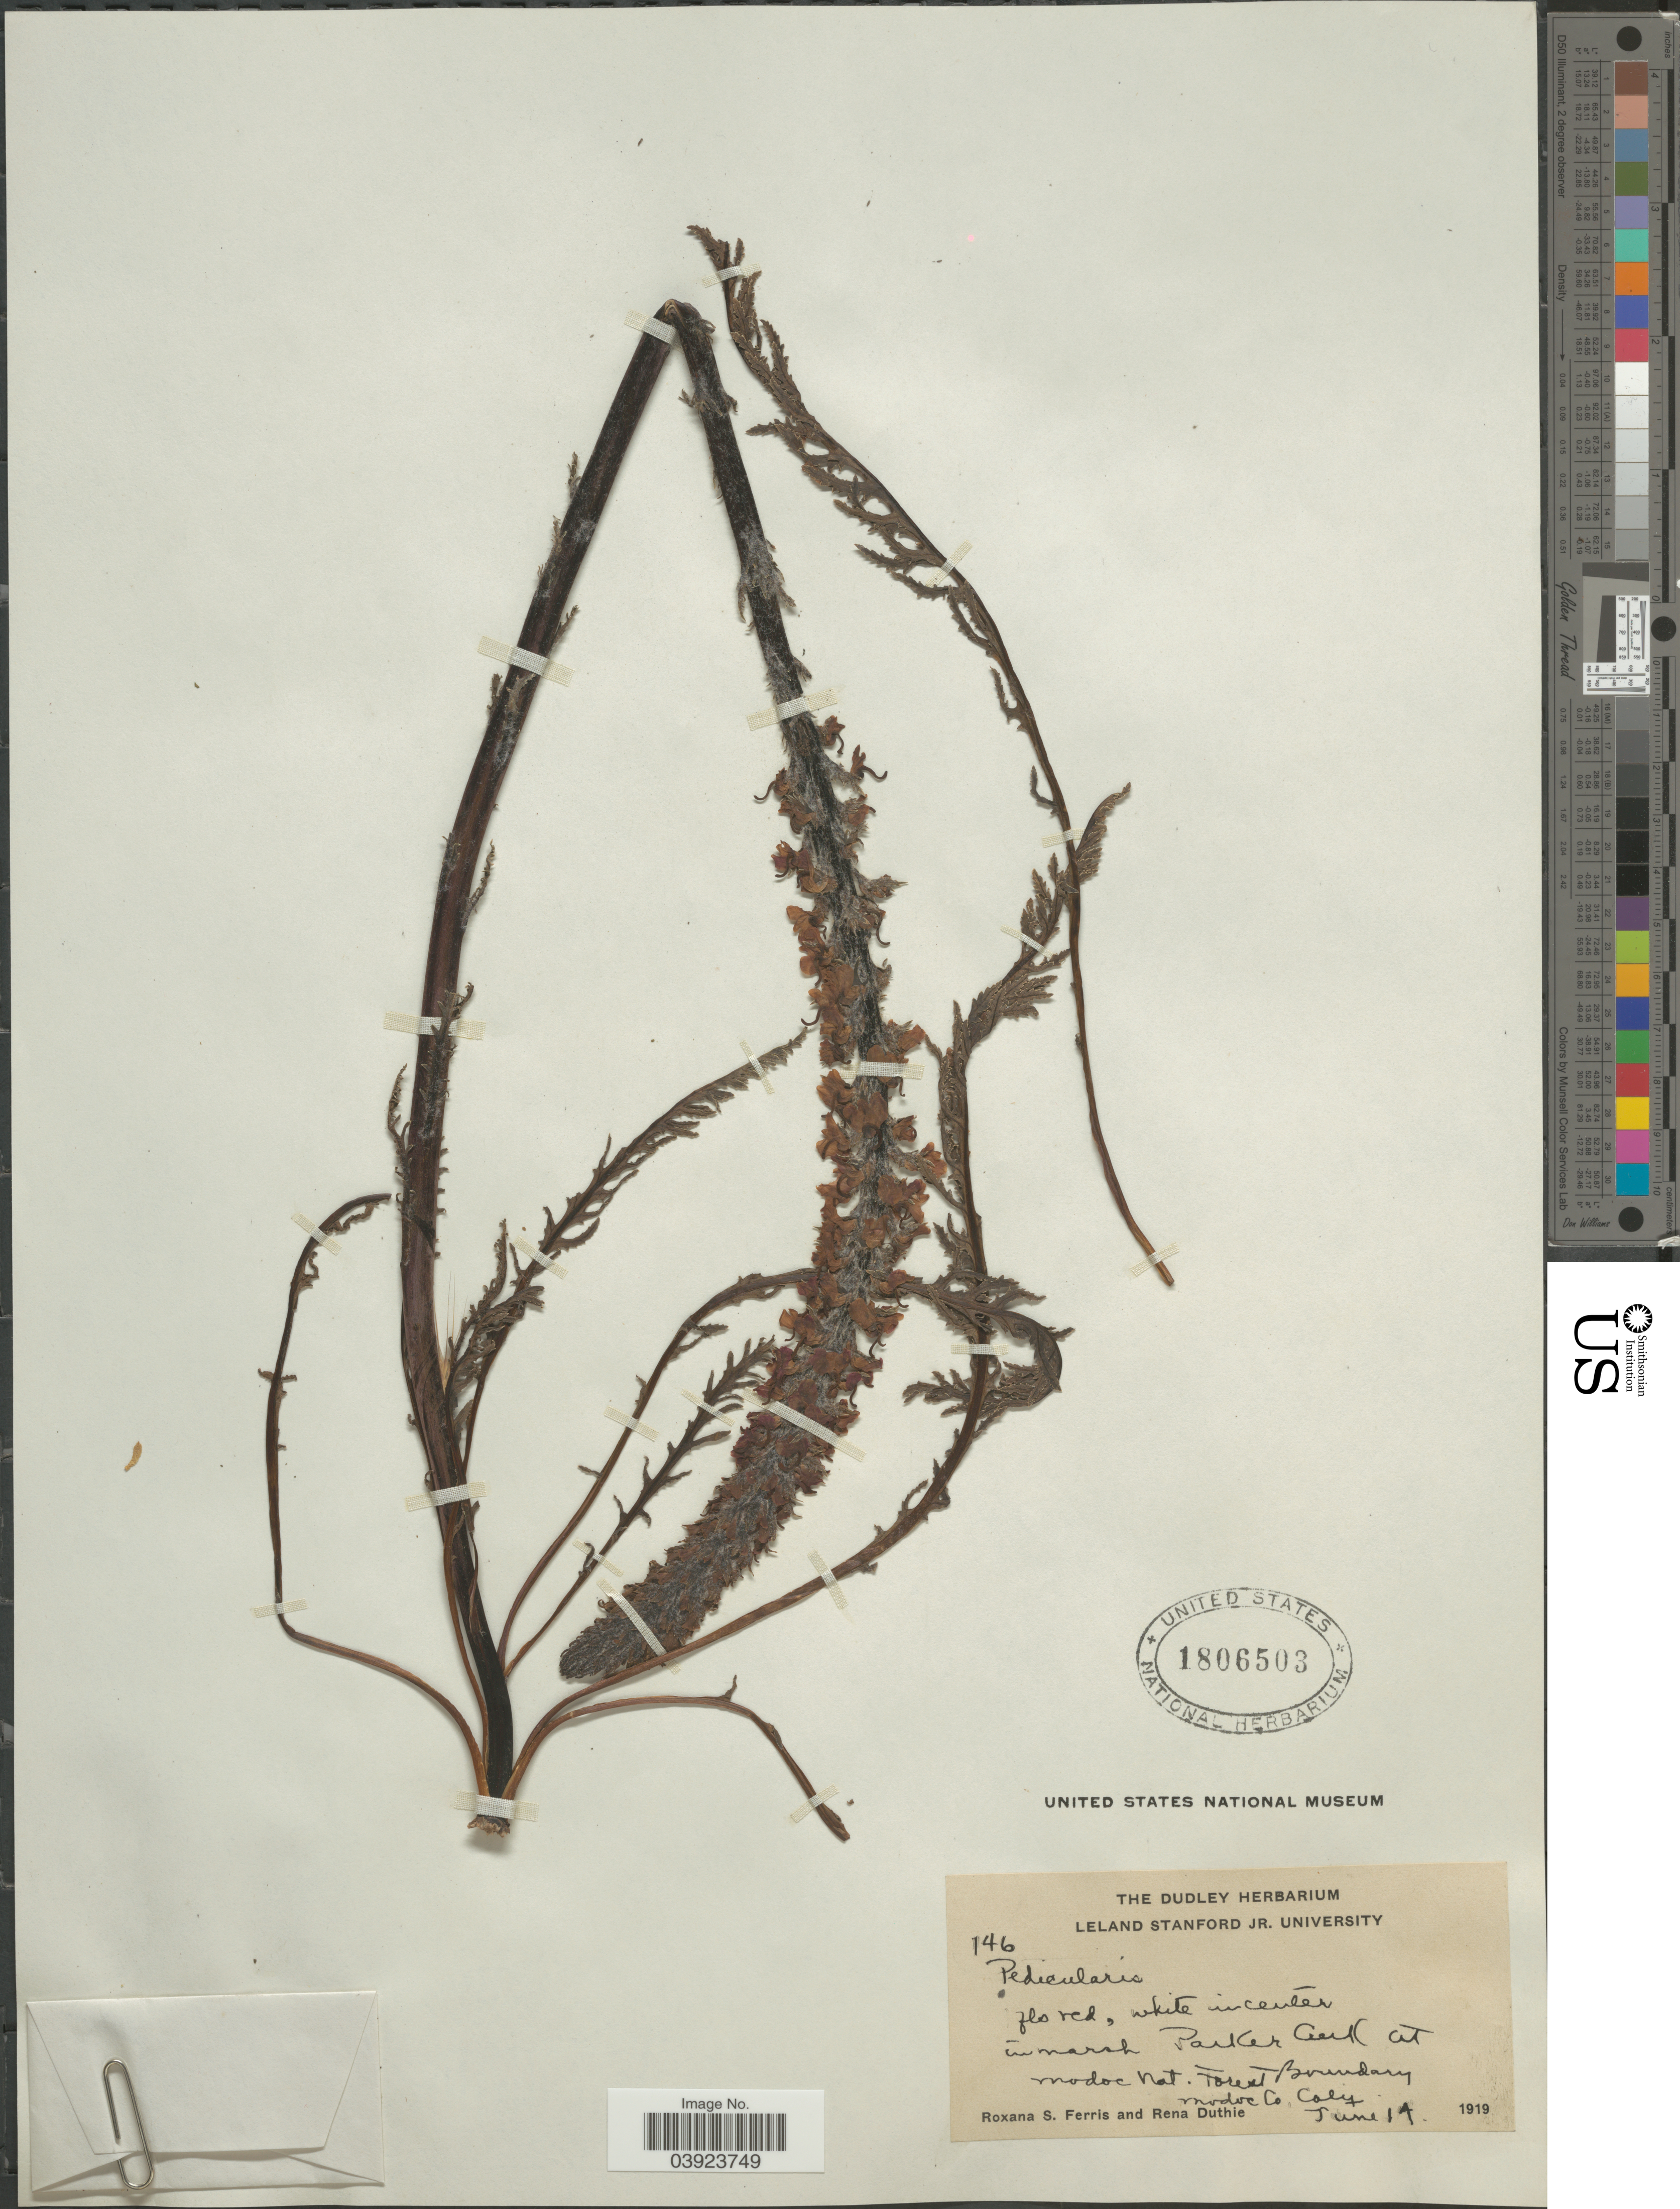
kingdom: Plantae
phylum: Tracheophyta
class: Magnoliopsida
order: Lamiales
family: Orobanchaceae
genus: Pedicularis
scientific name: Pedicularis sp.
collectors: R. S. Ferris & R. Duthie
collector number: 146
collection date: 1919-06-14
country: United States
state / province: California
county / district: Modoc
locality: In marsh Parker Creek at Modoc Nat. Forest Boundary. Modoc Co.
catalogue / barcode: US 1806503